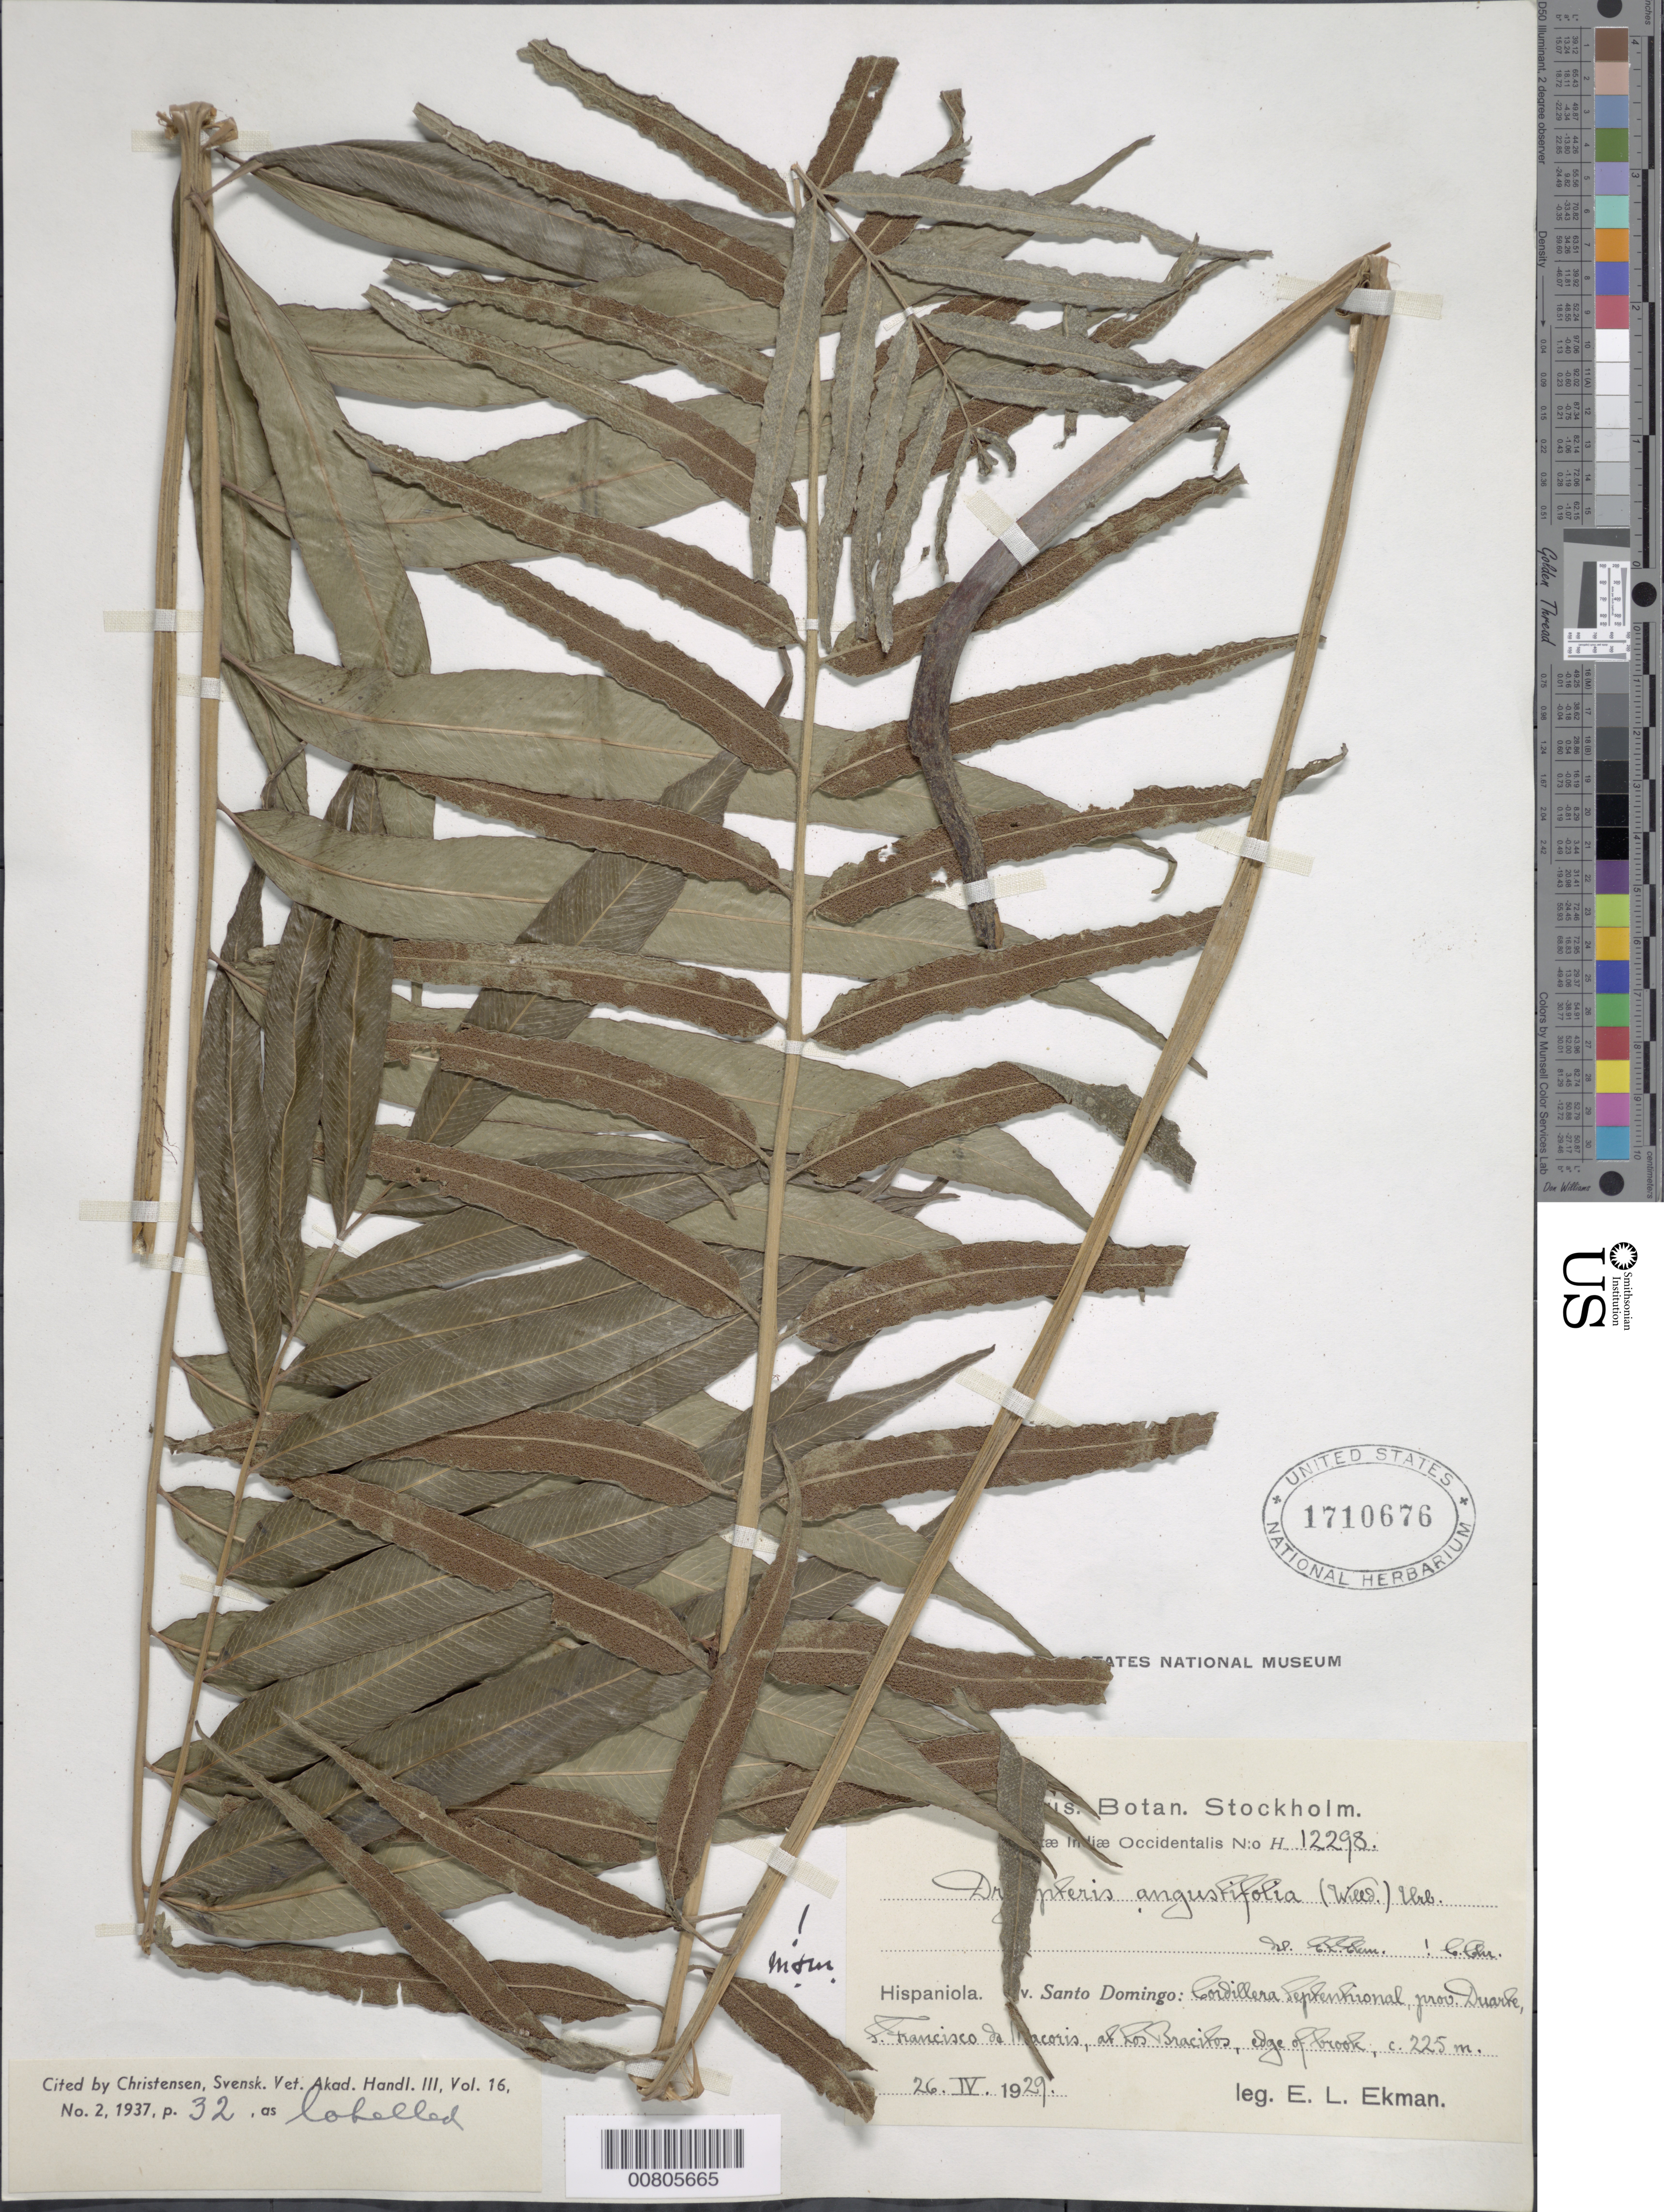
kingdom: Plantae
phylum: Tracheophyta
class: Polypodiopsida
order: Polypodiales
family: Thelypteridaceae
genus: Meniscium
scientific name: Meniscium angustifolium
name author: Willd.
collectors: E. L. Ekman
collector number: H 12298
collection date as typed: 26 Apr 1929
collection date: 1929-04-26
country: Dominican Republic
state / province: Duarte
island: Hispaniola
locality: Cordillera Septentional, S. Francisco de Macoris, Los Bracitos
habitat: Edge of brook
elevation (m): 225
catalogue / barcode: US 1710676